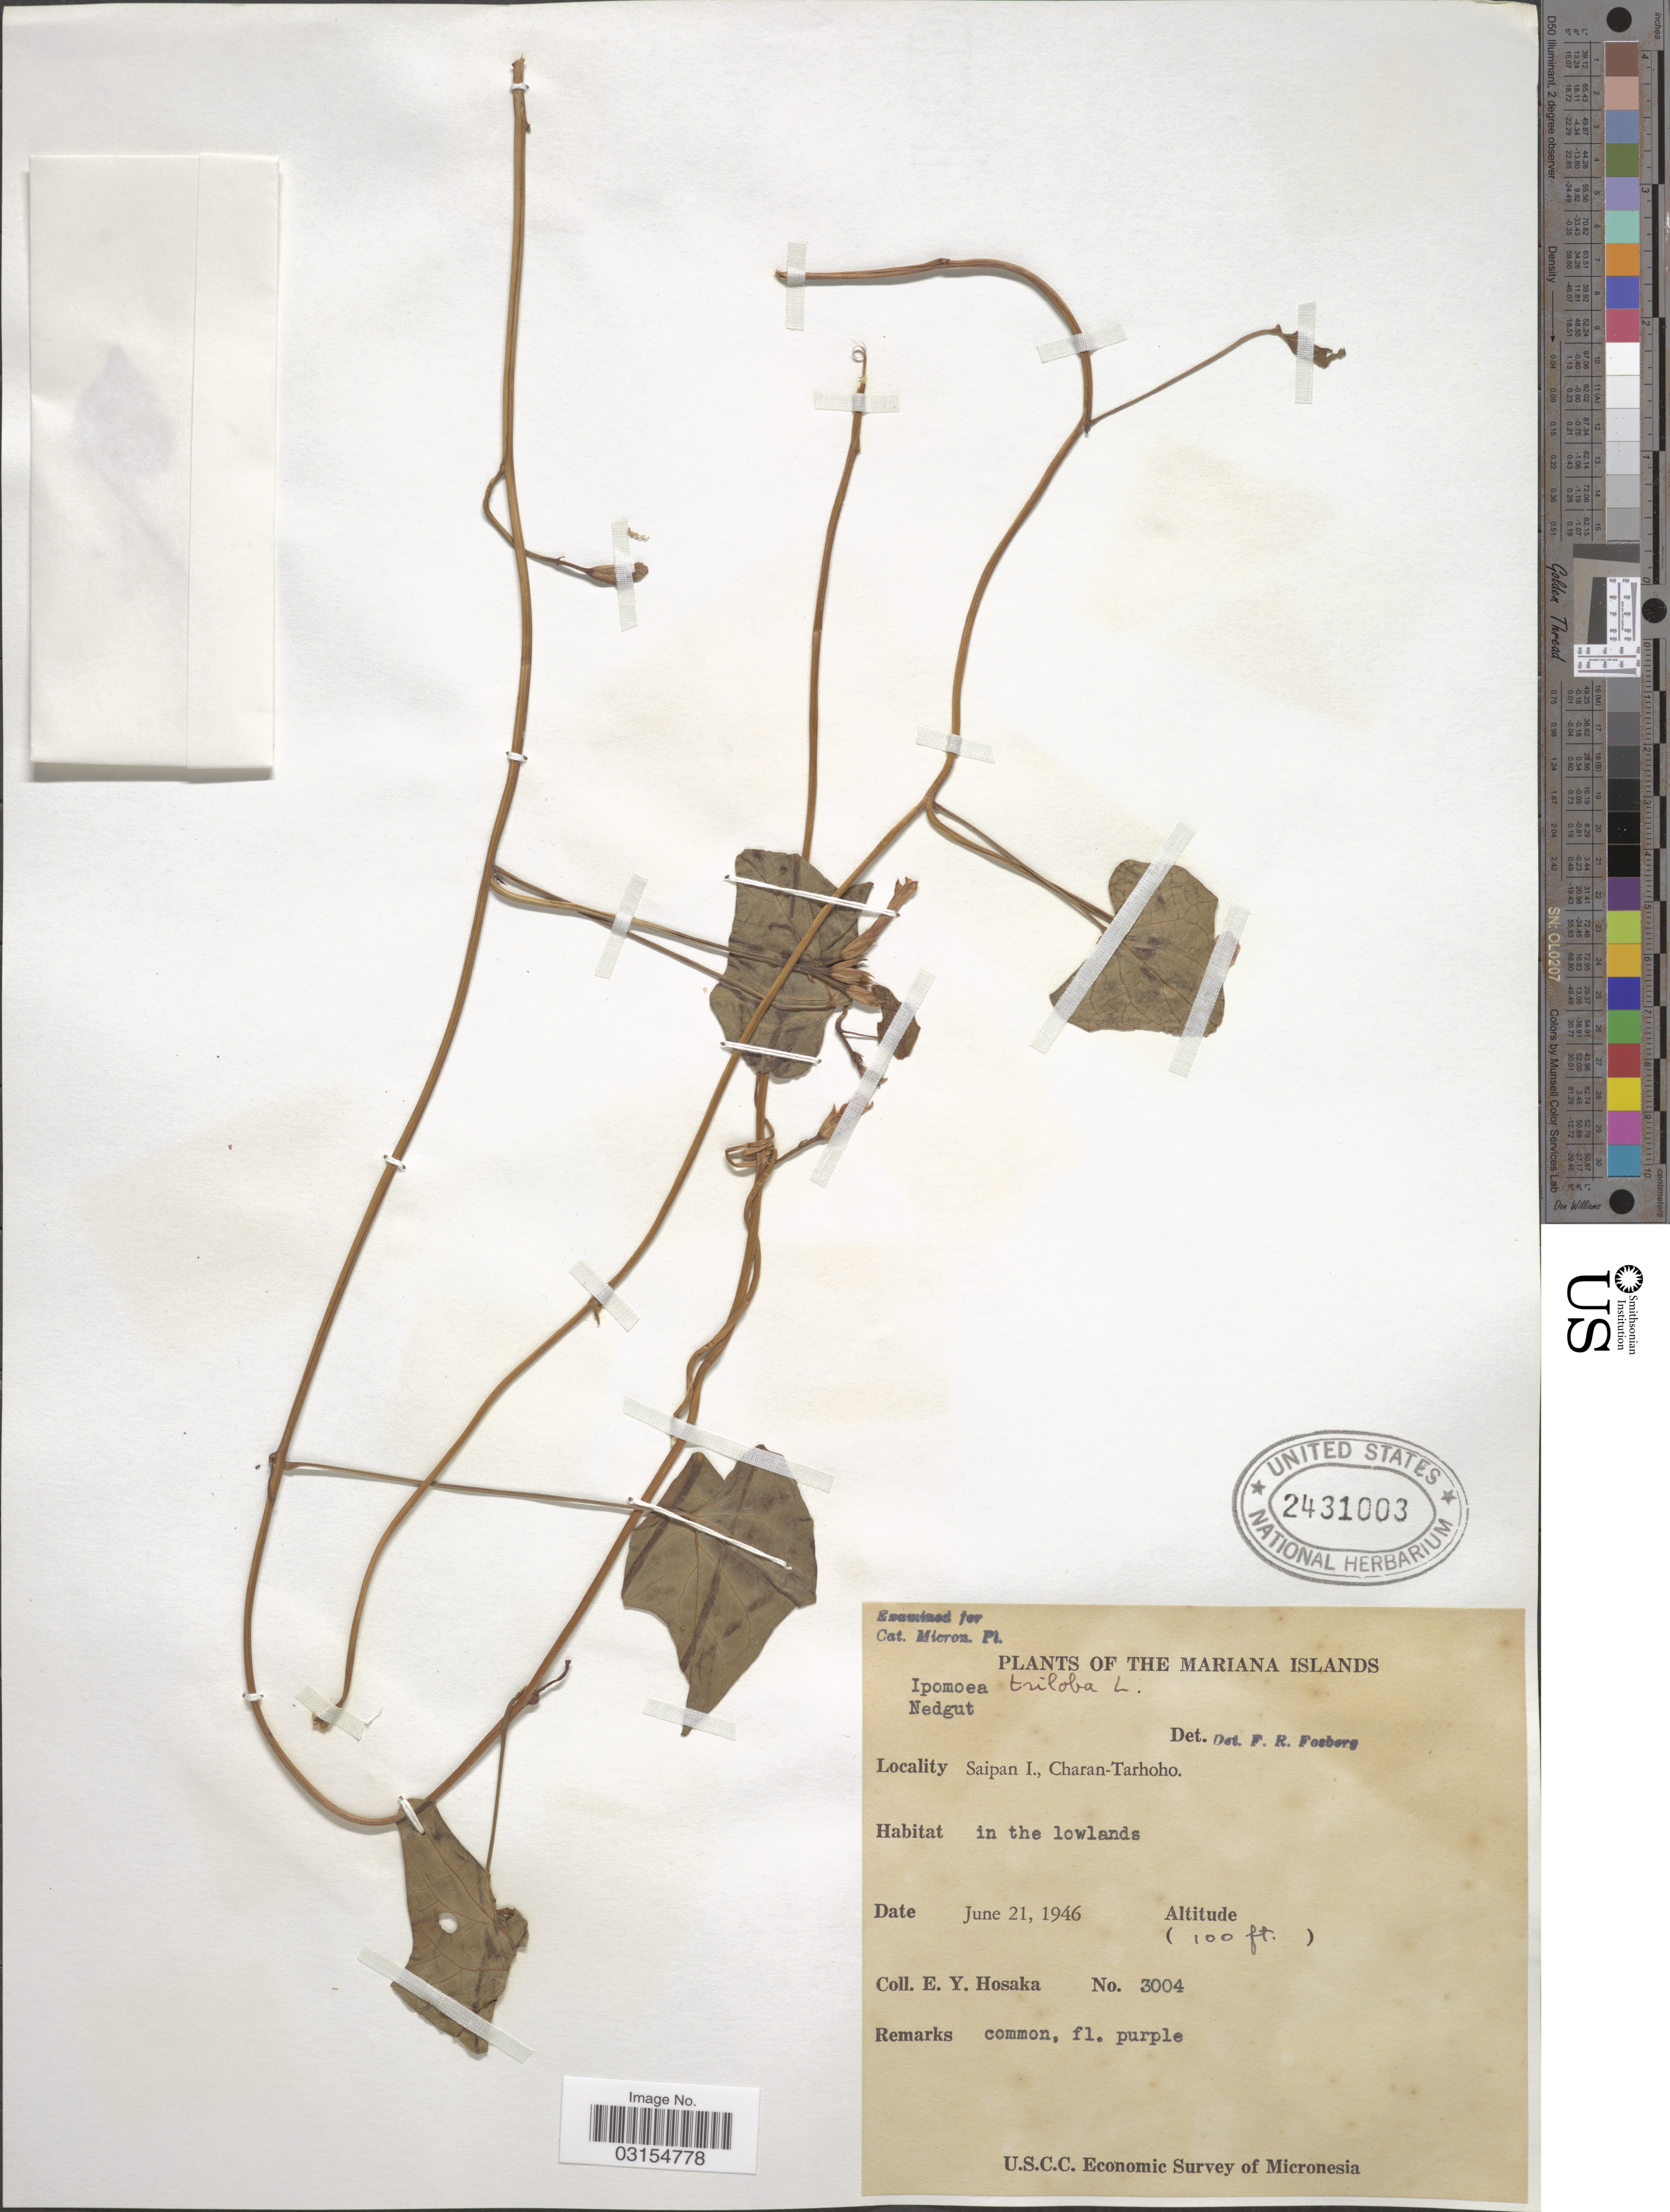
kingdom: Plantae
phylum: Tracheophyta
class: Magnoliopsida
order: Solanales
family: Convolvulaceae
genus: Ipomoea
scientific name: Ipomoea triloba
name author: L.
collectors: E. Y. Hosaka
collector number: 3004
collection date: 1946-06-21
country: Northern Mariana Islands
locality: The Mariana Islands, Saipan I., Charan-Tarhoho.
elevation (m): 30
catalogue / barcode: US 2431003